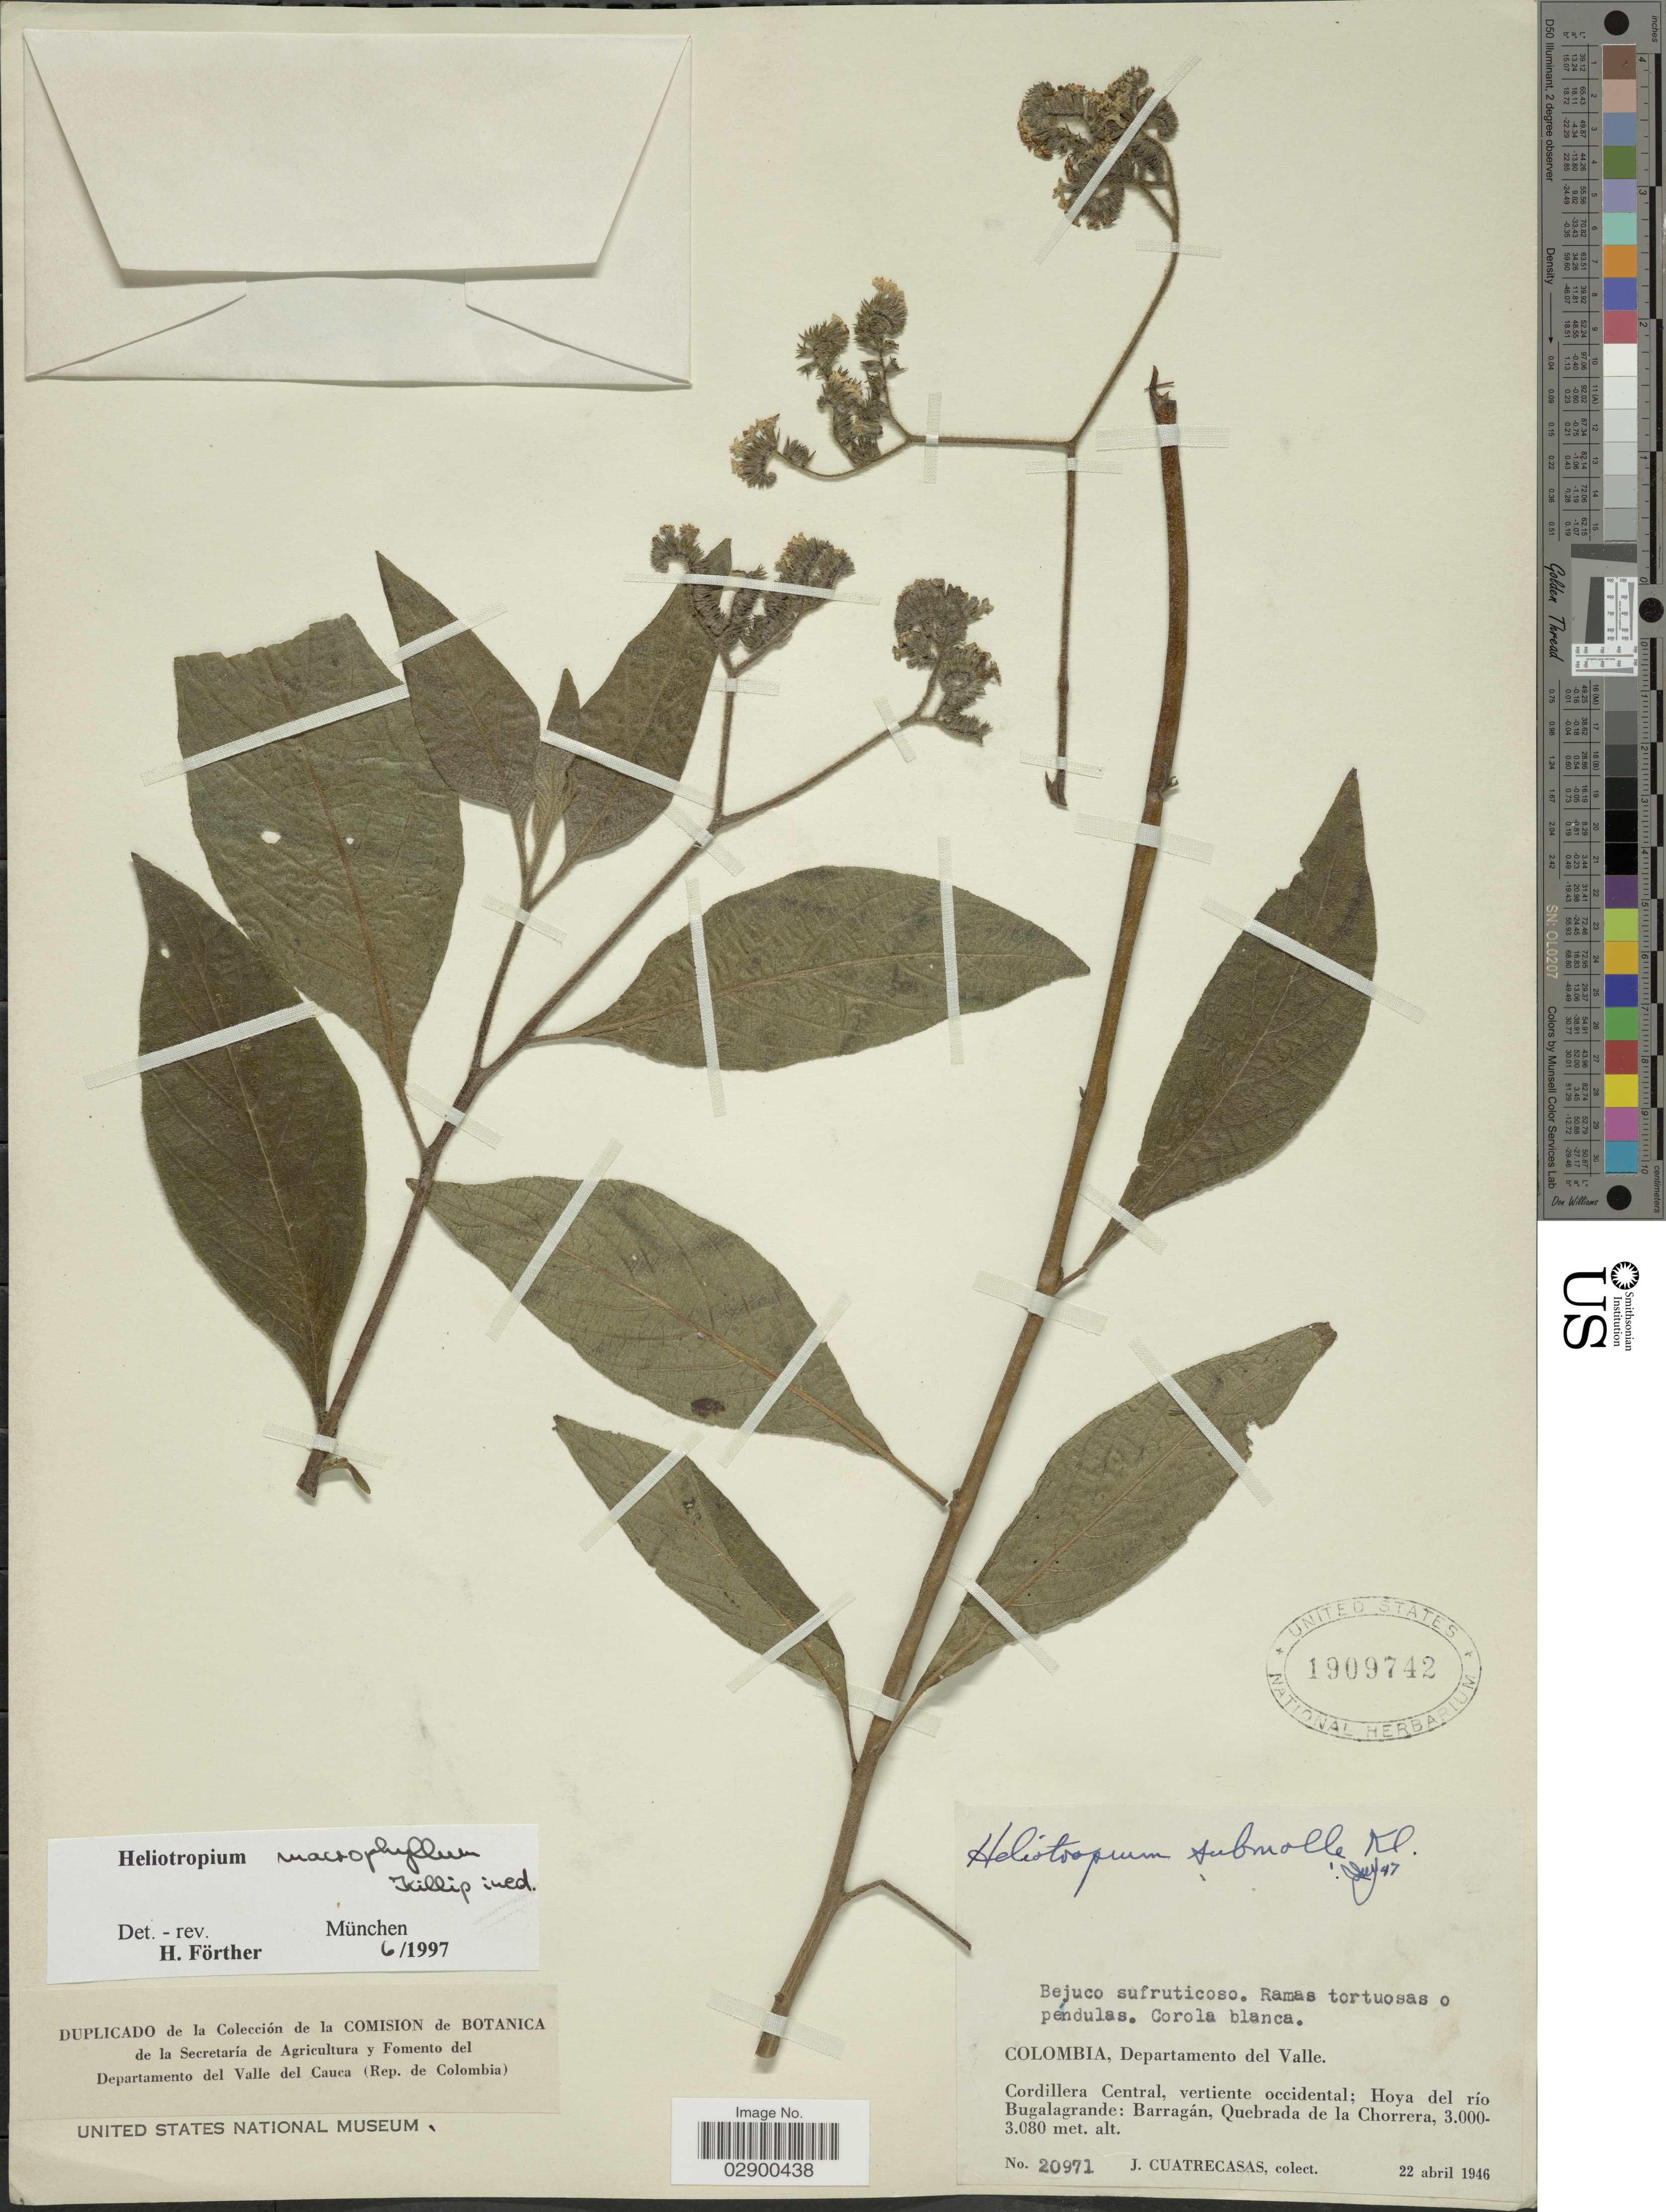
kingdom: Plantae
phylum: Tracheophyta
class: Magnoliopsida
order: Boraginales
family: Heliotropiaceae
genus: Heliotropium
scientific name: Heliotropium melissa villaseñor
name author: I.M. Johnst.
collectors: J. Cuatrecasas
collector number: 20971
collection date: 1946-04-22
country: Colombia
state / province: Valle del Cauca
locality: Departamento del Valle, Cordillera Central, vertiente occidental, Hoya del río Bugalagrande, Barragán, Quebrada de la Chorrera.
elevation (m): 3000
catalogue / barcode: US 1909742